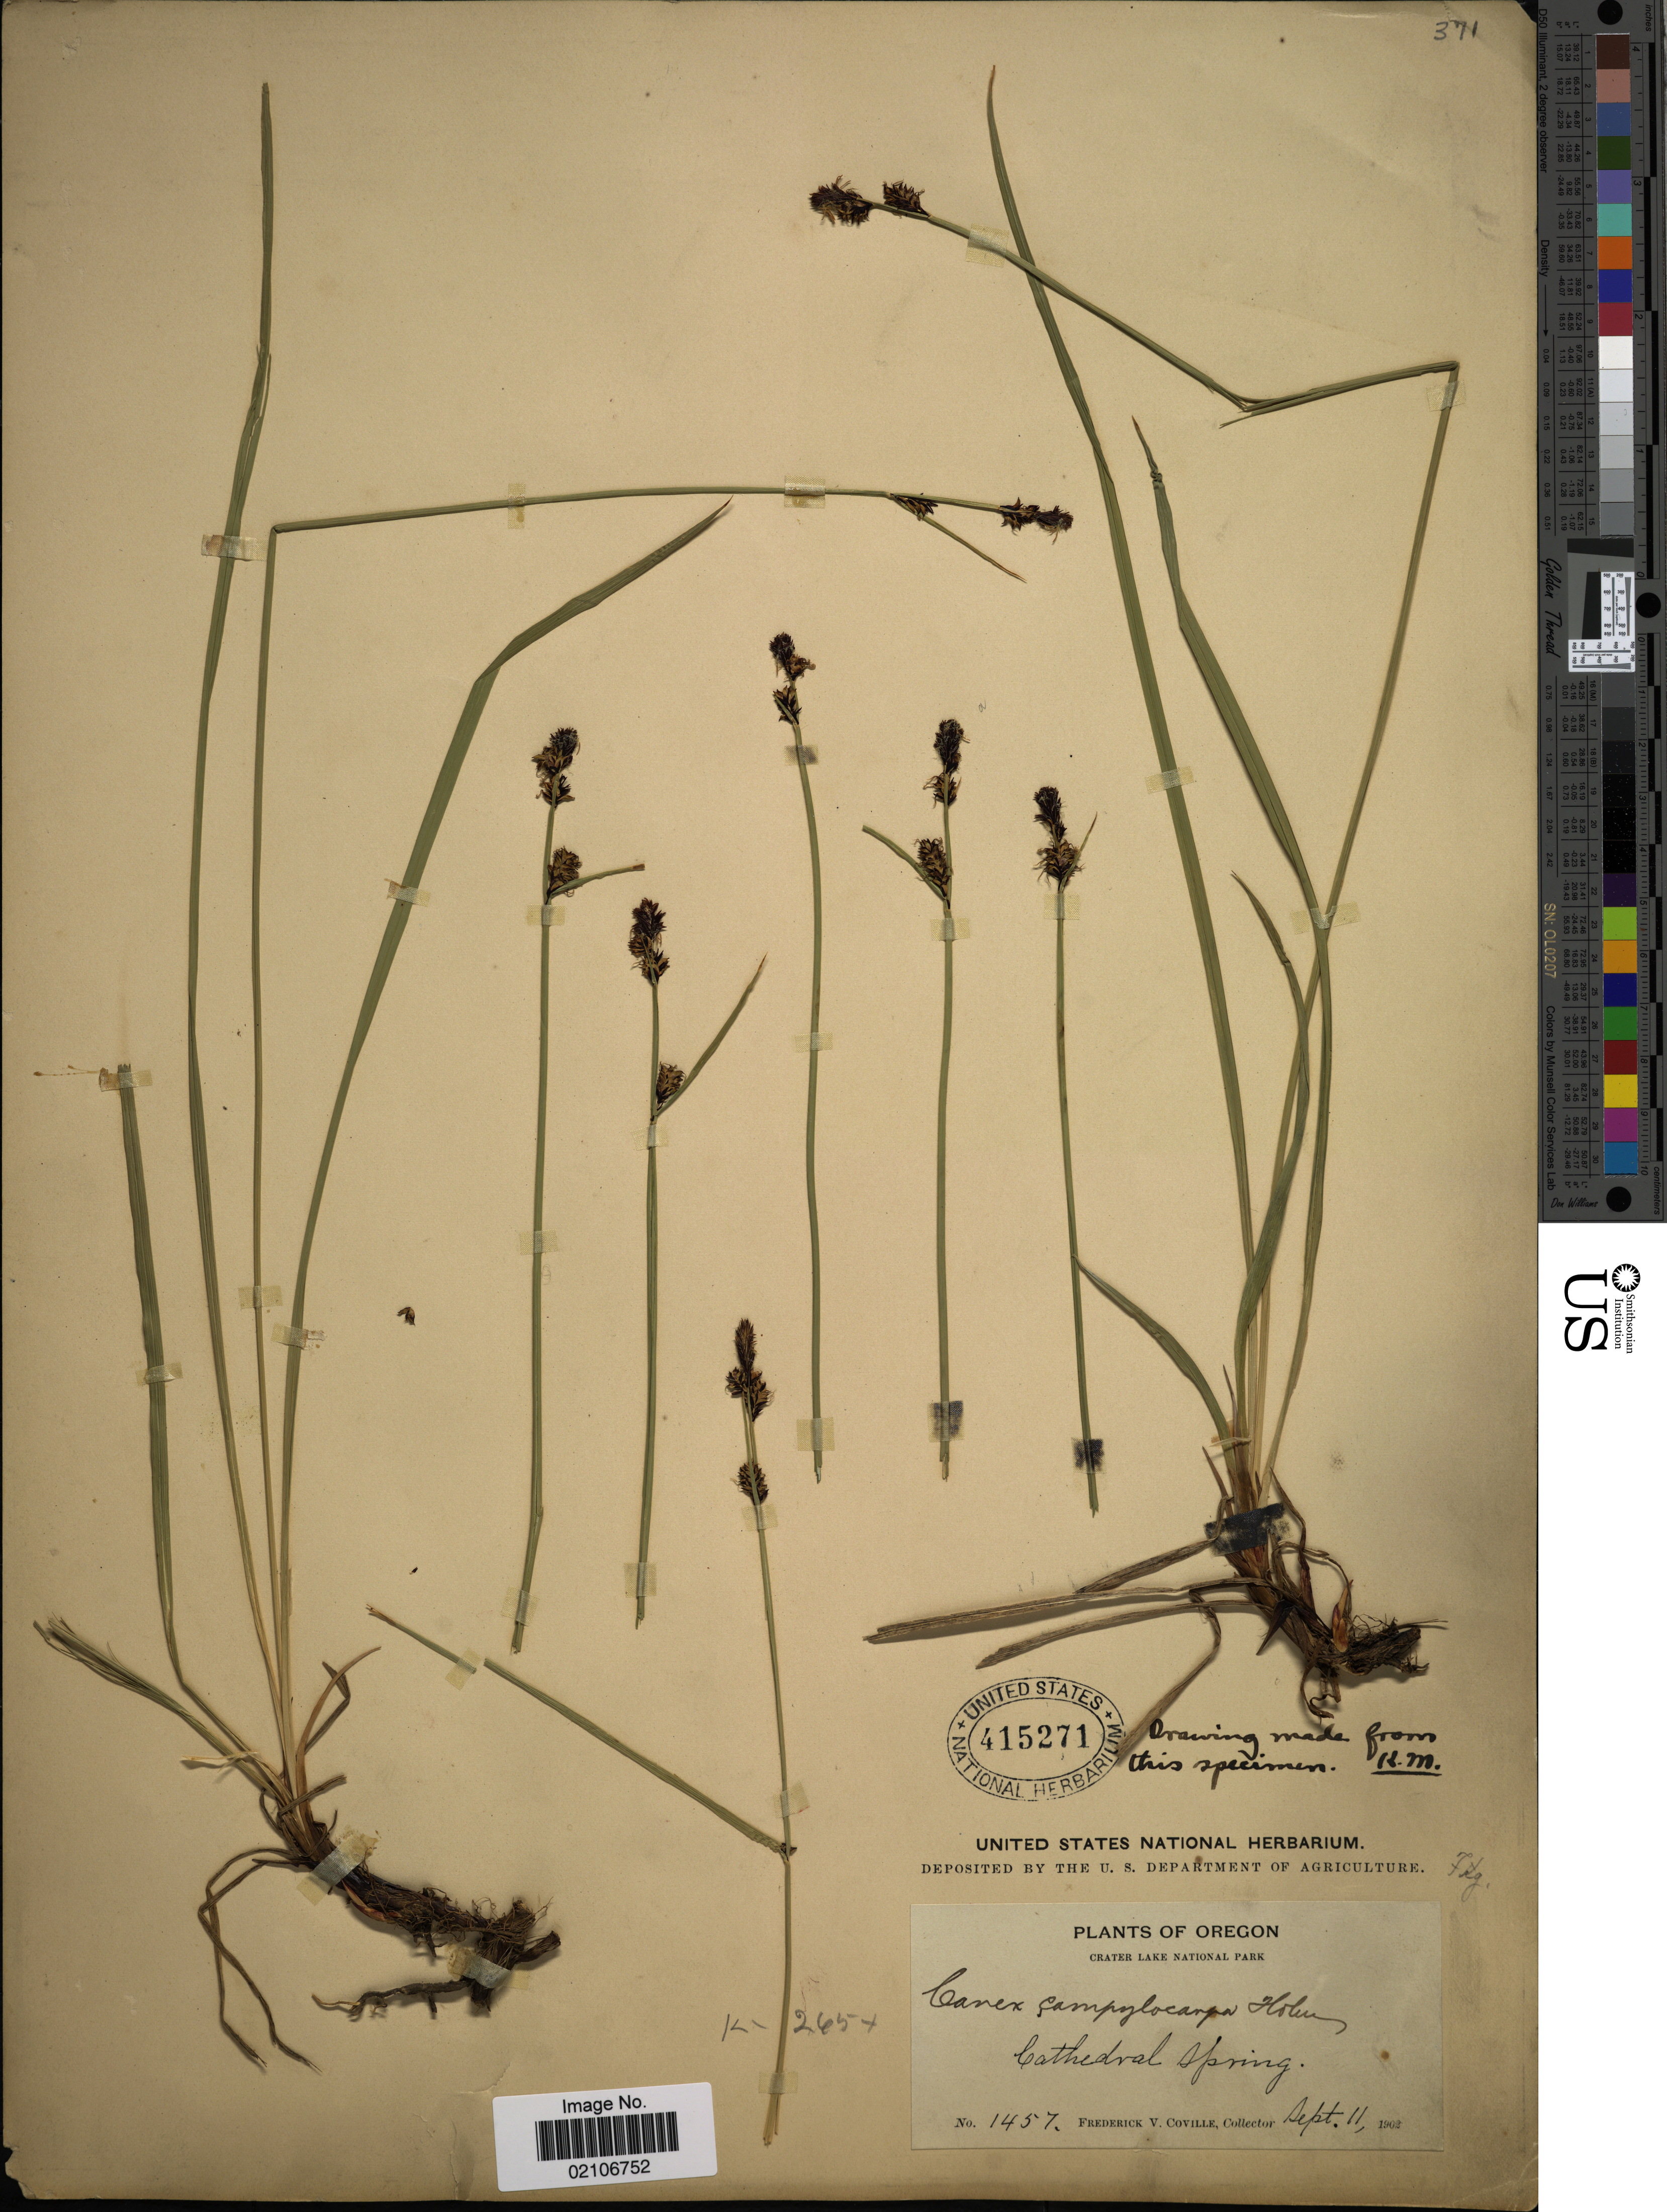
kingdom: Plantae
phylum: Tracheophyta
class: Liliopsida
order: Poales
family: Cyperaceae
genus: Carex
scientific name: Carex scopulorum var. bracteosa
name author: (L.H. Bailey) F.J. Herm.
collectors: F. V. Coville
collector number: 1457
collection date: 1902-09-11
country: United States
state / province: Oregon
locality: Crater Lake National Park, Cathedral Spring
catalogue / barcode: US 415271